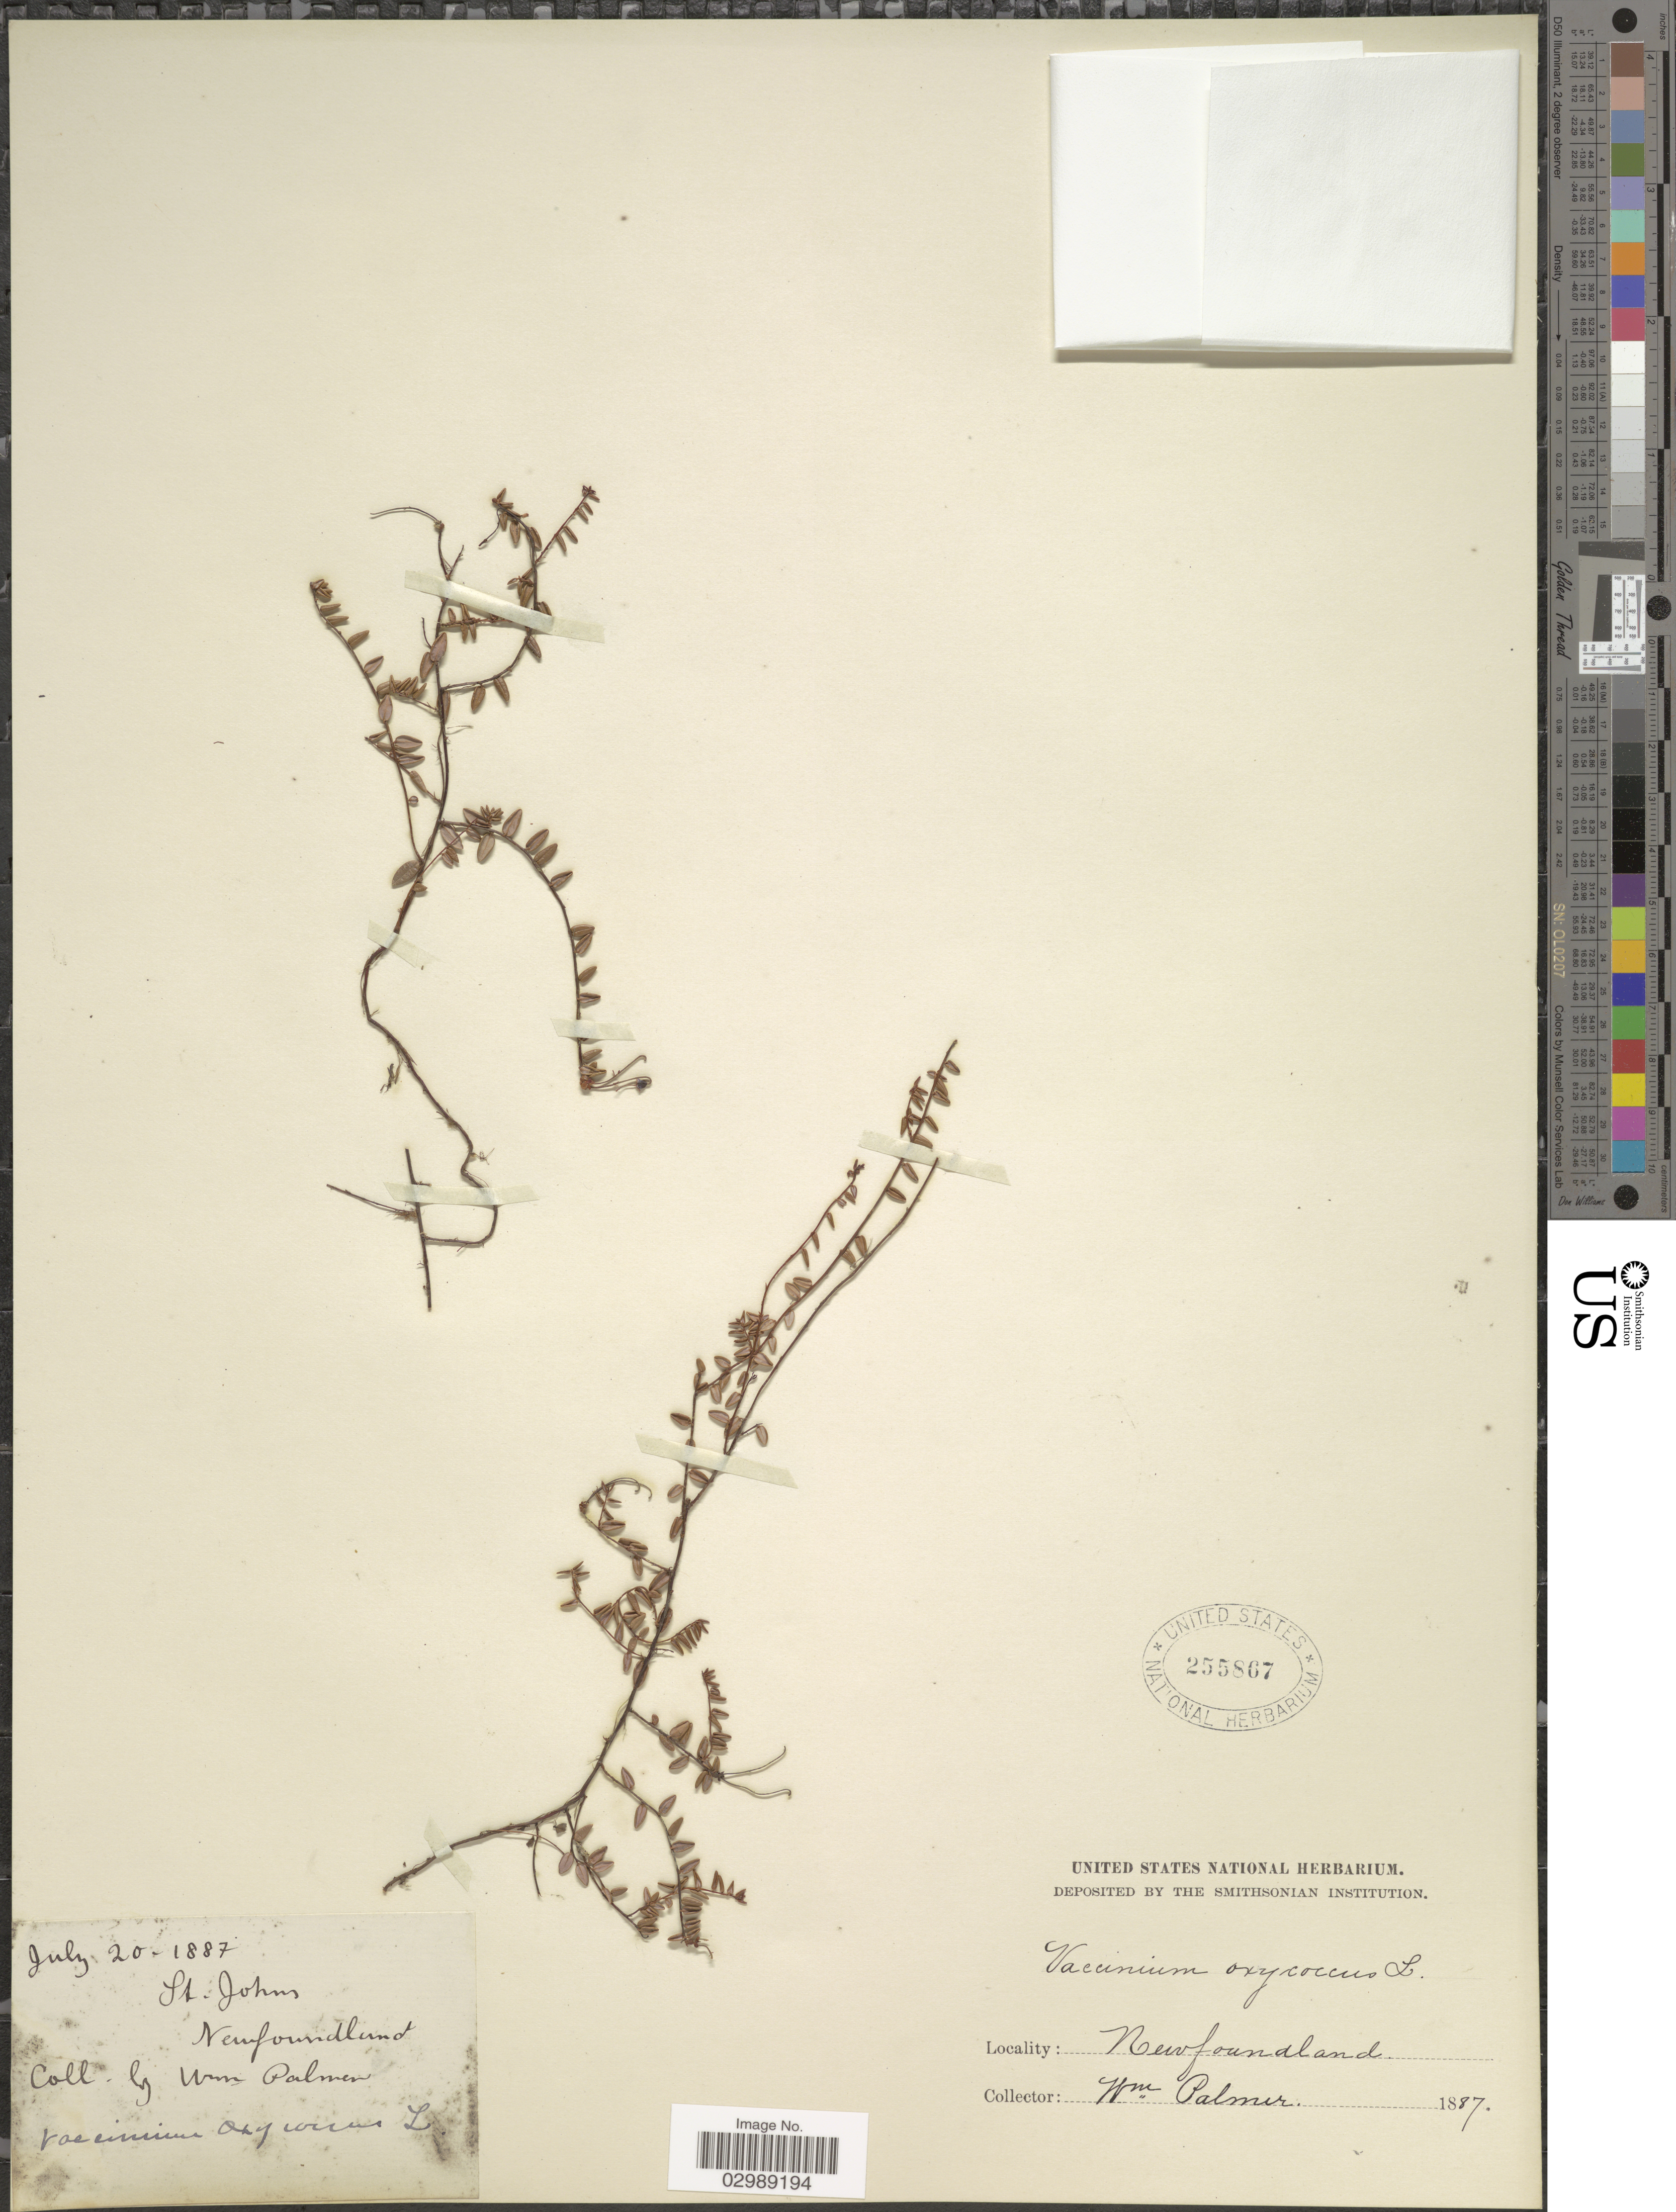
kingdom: Plantae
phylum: Tracheophyta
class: Magnoliopsida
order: Ericales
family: Ericaceae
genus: Vaccinium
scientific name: Vaccinium oxycoccos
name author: L.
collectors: W. Palmer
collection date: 1887-07-20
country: Canada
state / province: Newfoundland and Labrador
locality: St. Johns.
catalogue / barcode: US 255867